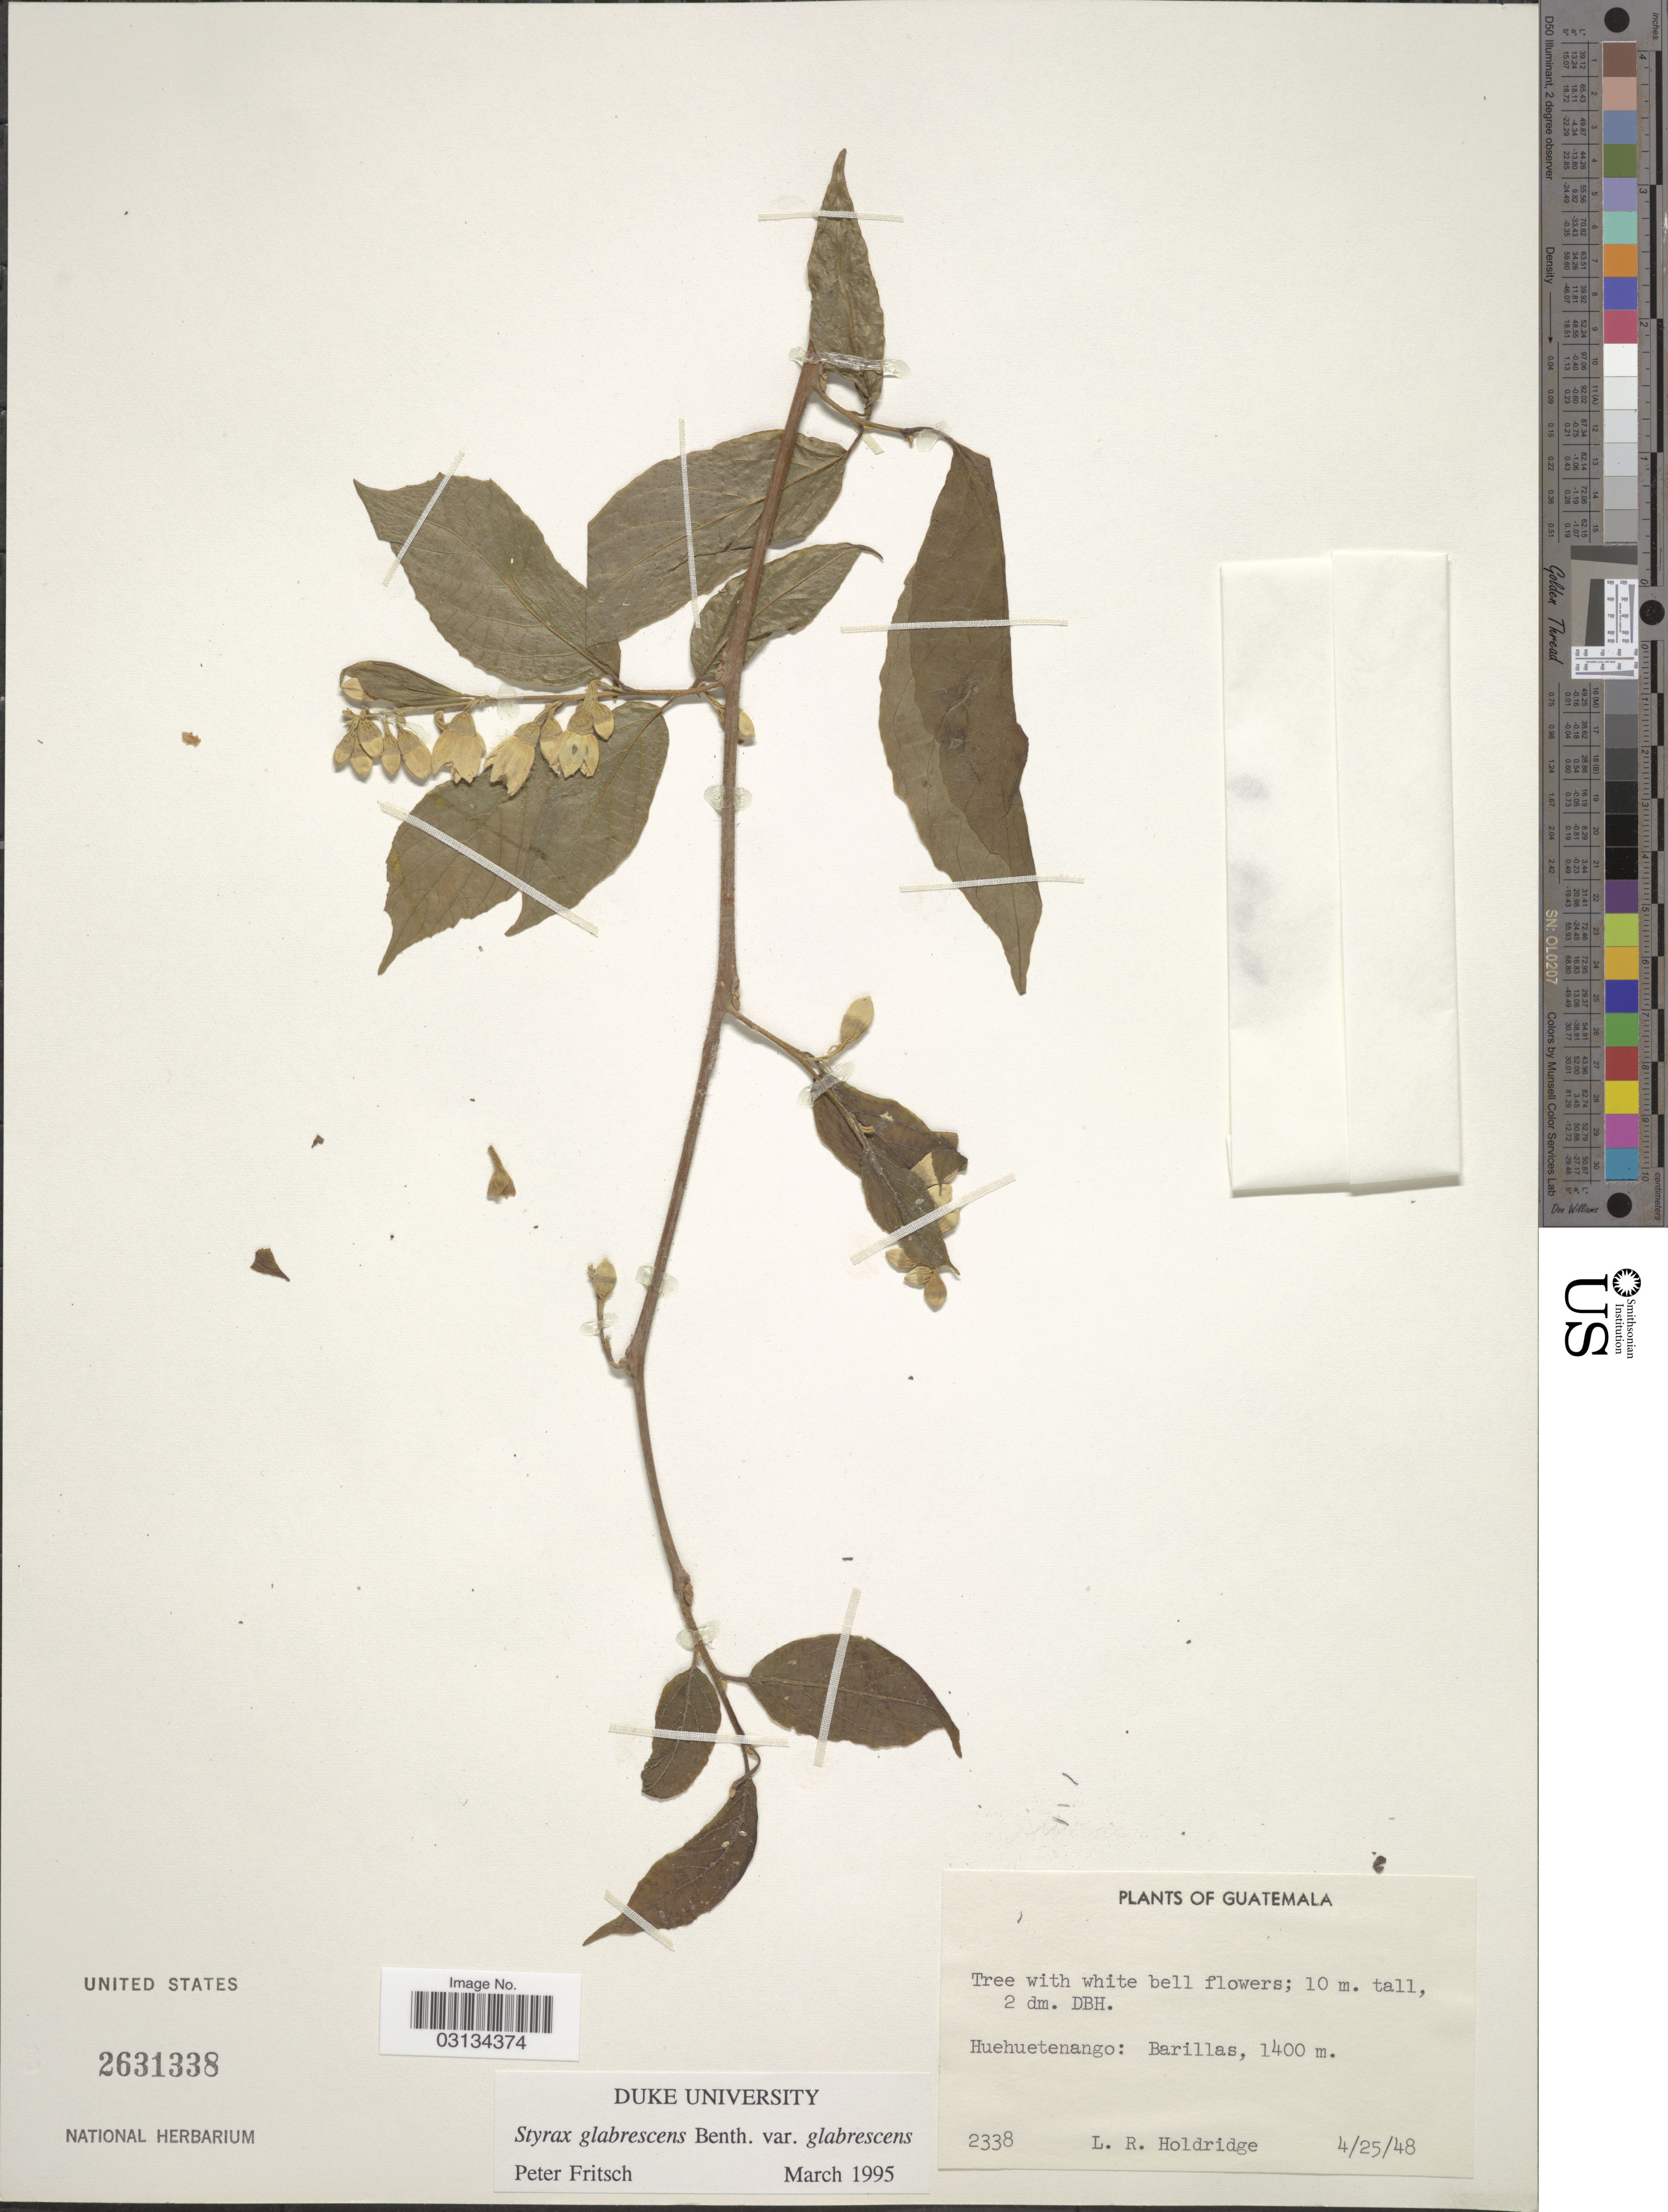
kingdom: Plantae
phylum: Tracheophyta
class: Magnoliopsida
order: Ericales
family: Styracaceae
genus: Styrax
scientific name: Styrax glabrescens Benth. var. glabrescens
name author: Benth.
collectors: L. Holdridge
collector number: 2338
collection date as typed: Transcribed d/m/y: 25/4/48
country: Guatemala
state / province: Huehuetenango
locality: Barillas.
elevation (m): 1400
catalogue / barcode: US 2631338